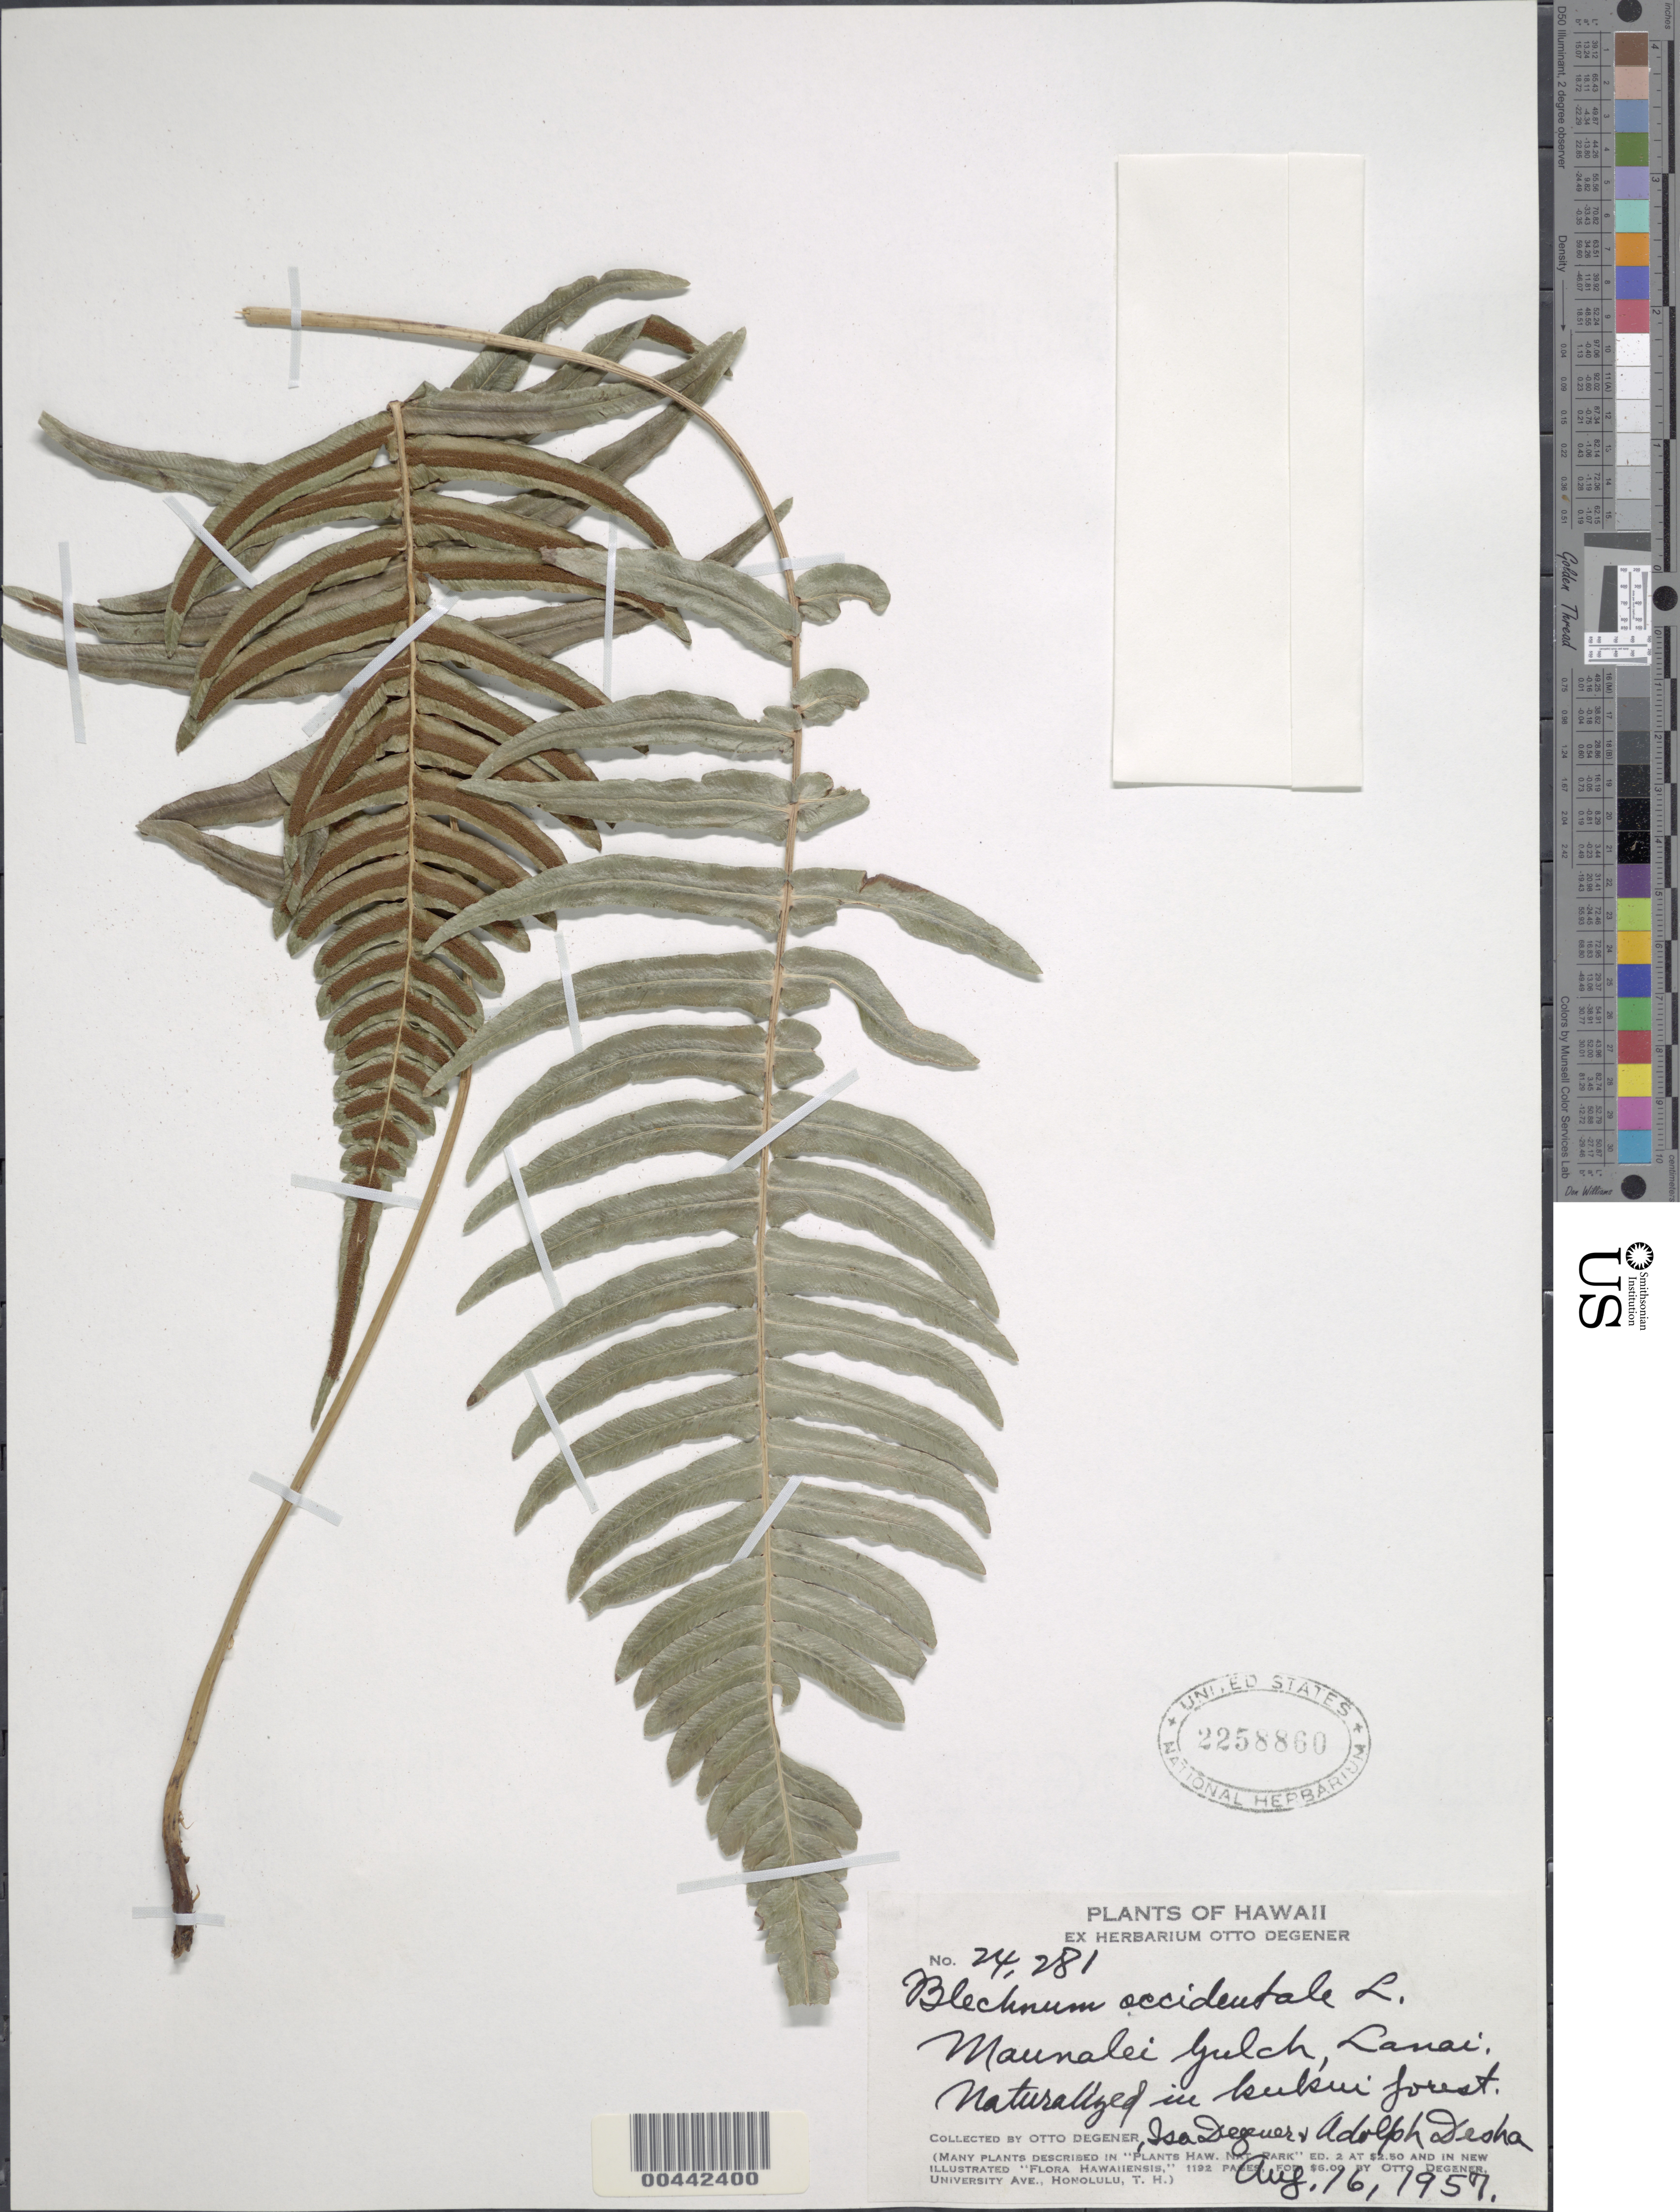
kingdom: Plantae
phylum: Tracheophyta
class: Polypodiopsida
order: Polypodiales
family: Blechnaceae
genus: Blechnum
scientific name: Blechnum appendiculatum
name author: Willd.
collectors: O. Degener, I. Degener & A. Desha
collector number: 24281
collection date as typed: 16 Aug 1957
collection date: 1957-08-16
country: United States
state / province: Hawaii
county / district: Kauai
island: Kaua'i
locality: Maunalei Gulch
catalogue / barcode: US 2258860